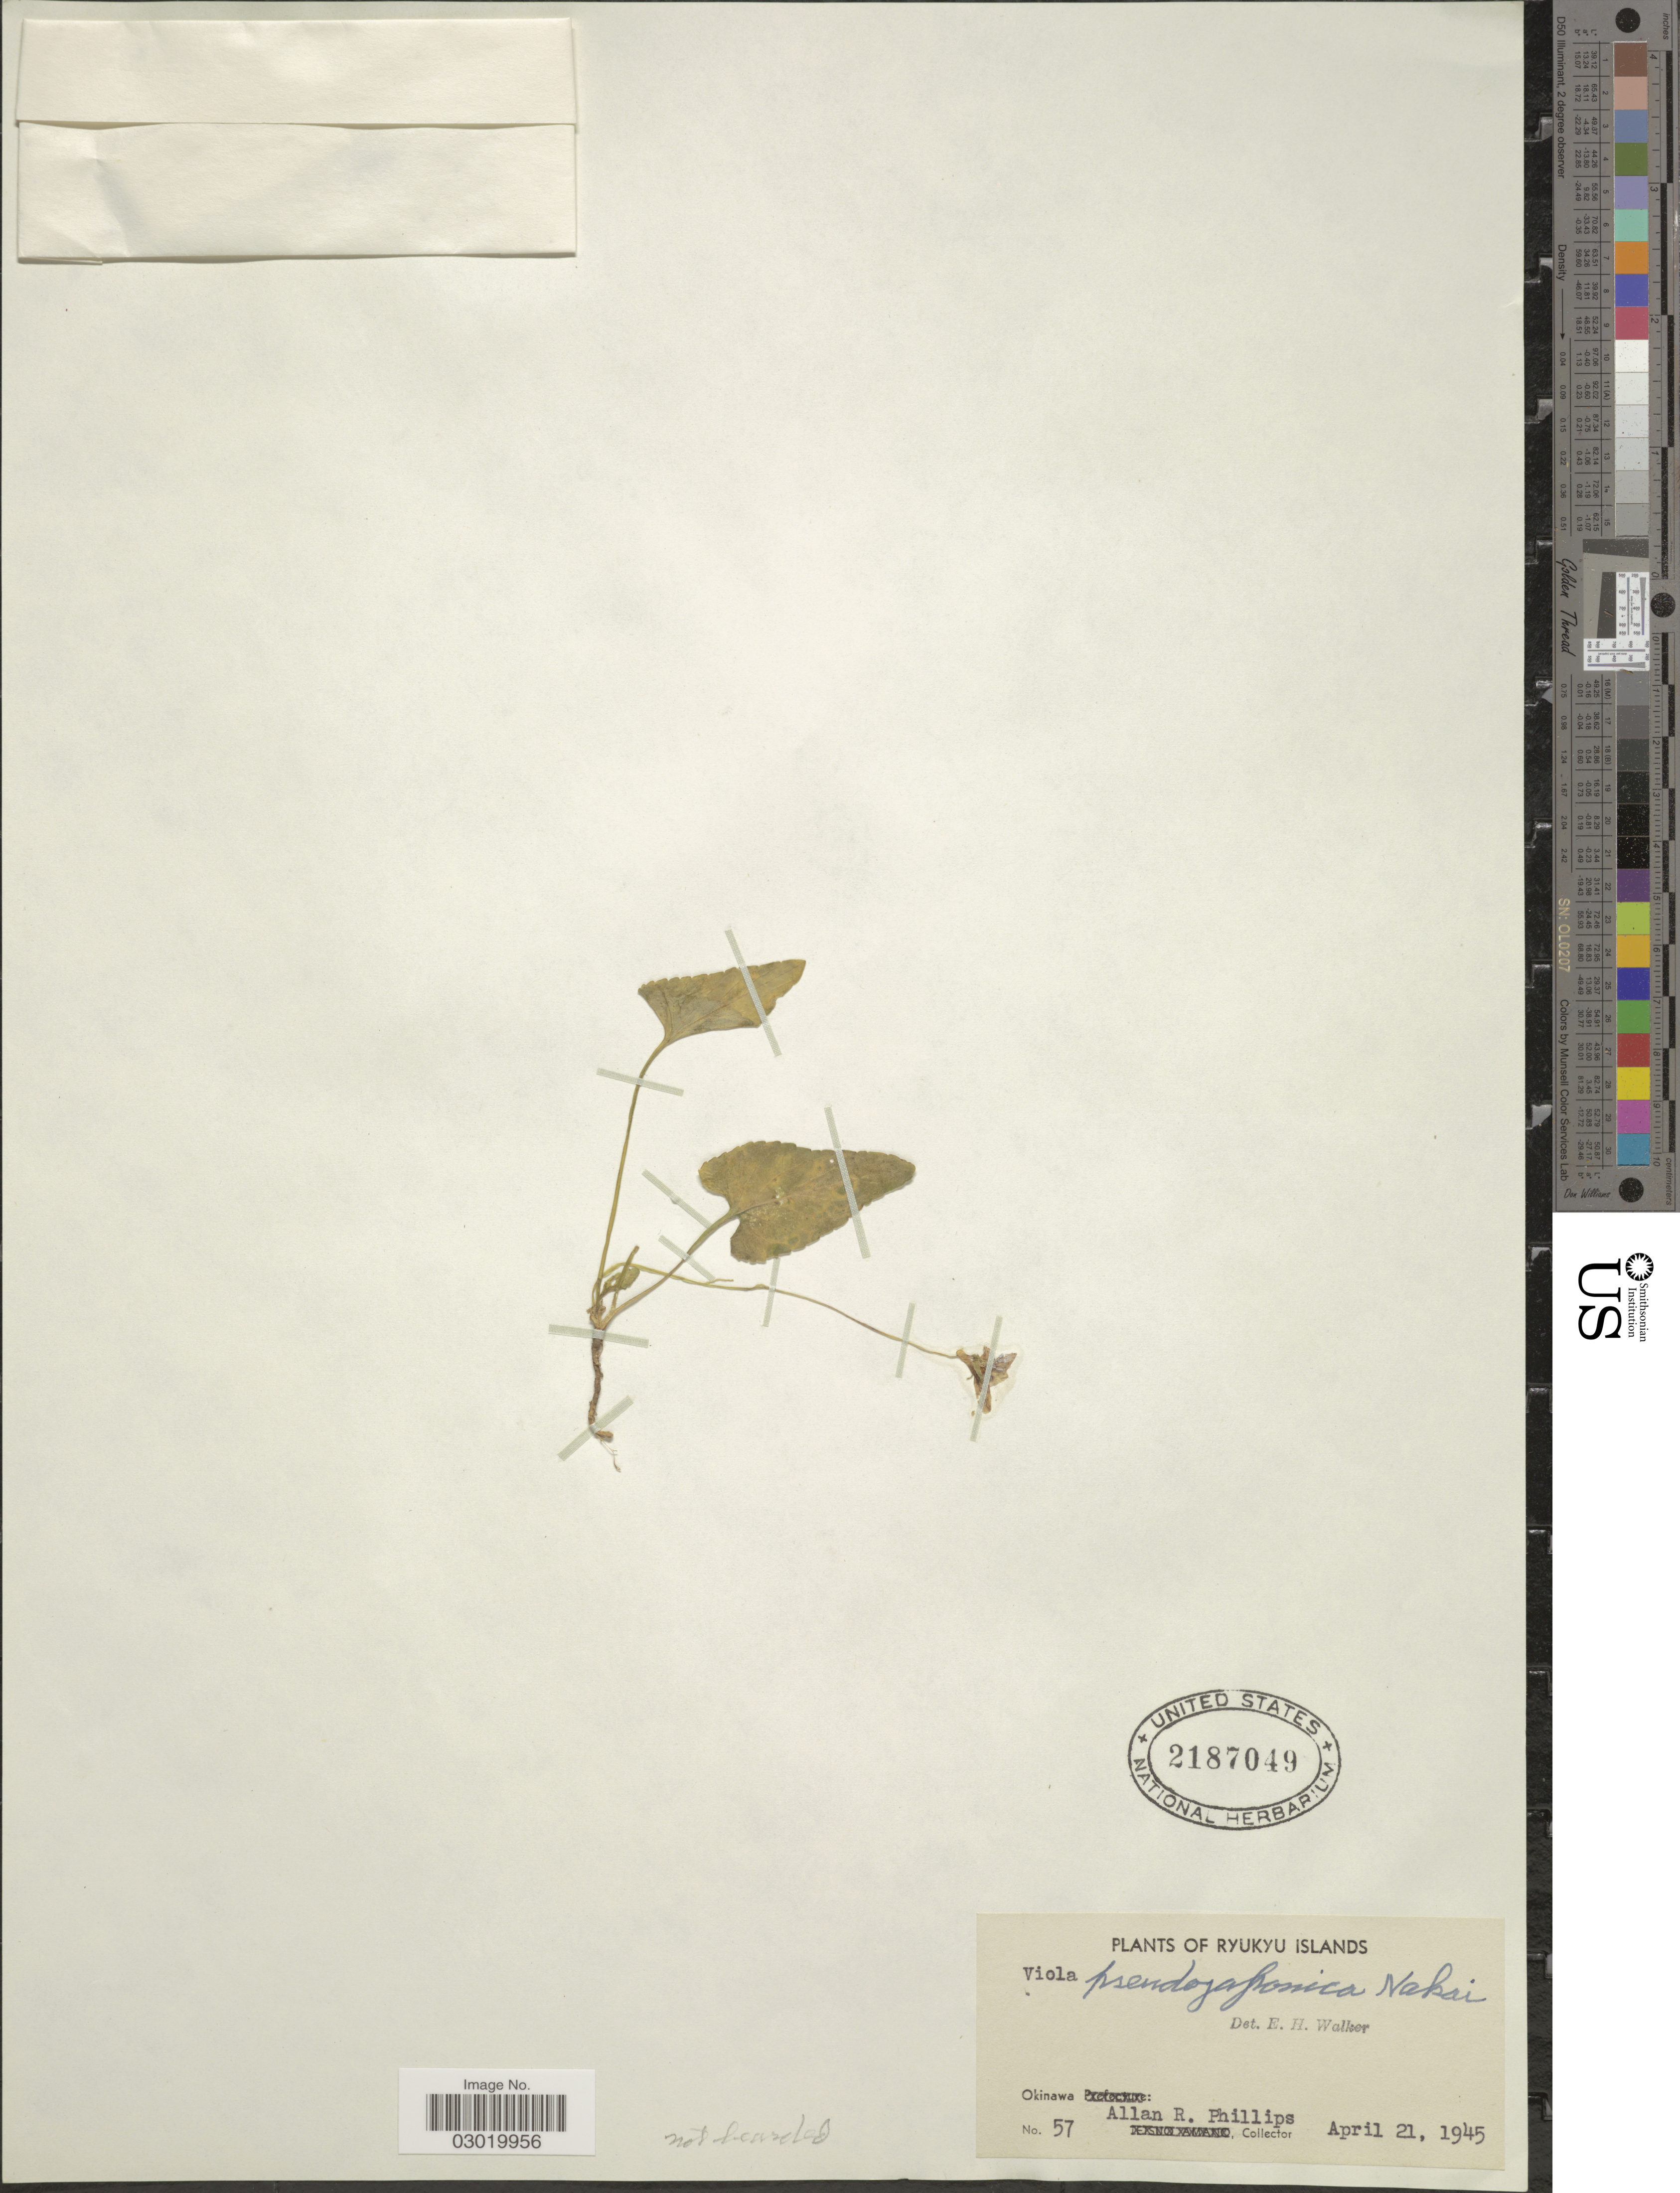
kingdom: Plantae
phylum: Tracheophyta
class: Magnoliopsida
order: Malpighiales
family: Violaceae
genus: Viola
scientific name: Viola pseudojaponica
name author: Nakai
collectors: A. R. Phillips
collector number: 57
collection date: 1945-04-21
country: Japan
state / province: Okinawa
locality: Ryukyu Islands. Okinawa.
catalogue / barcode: US 2187049